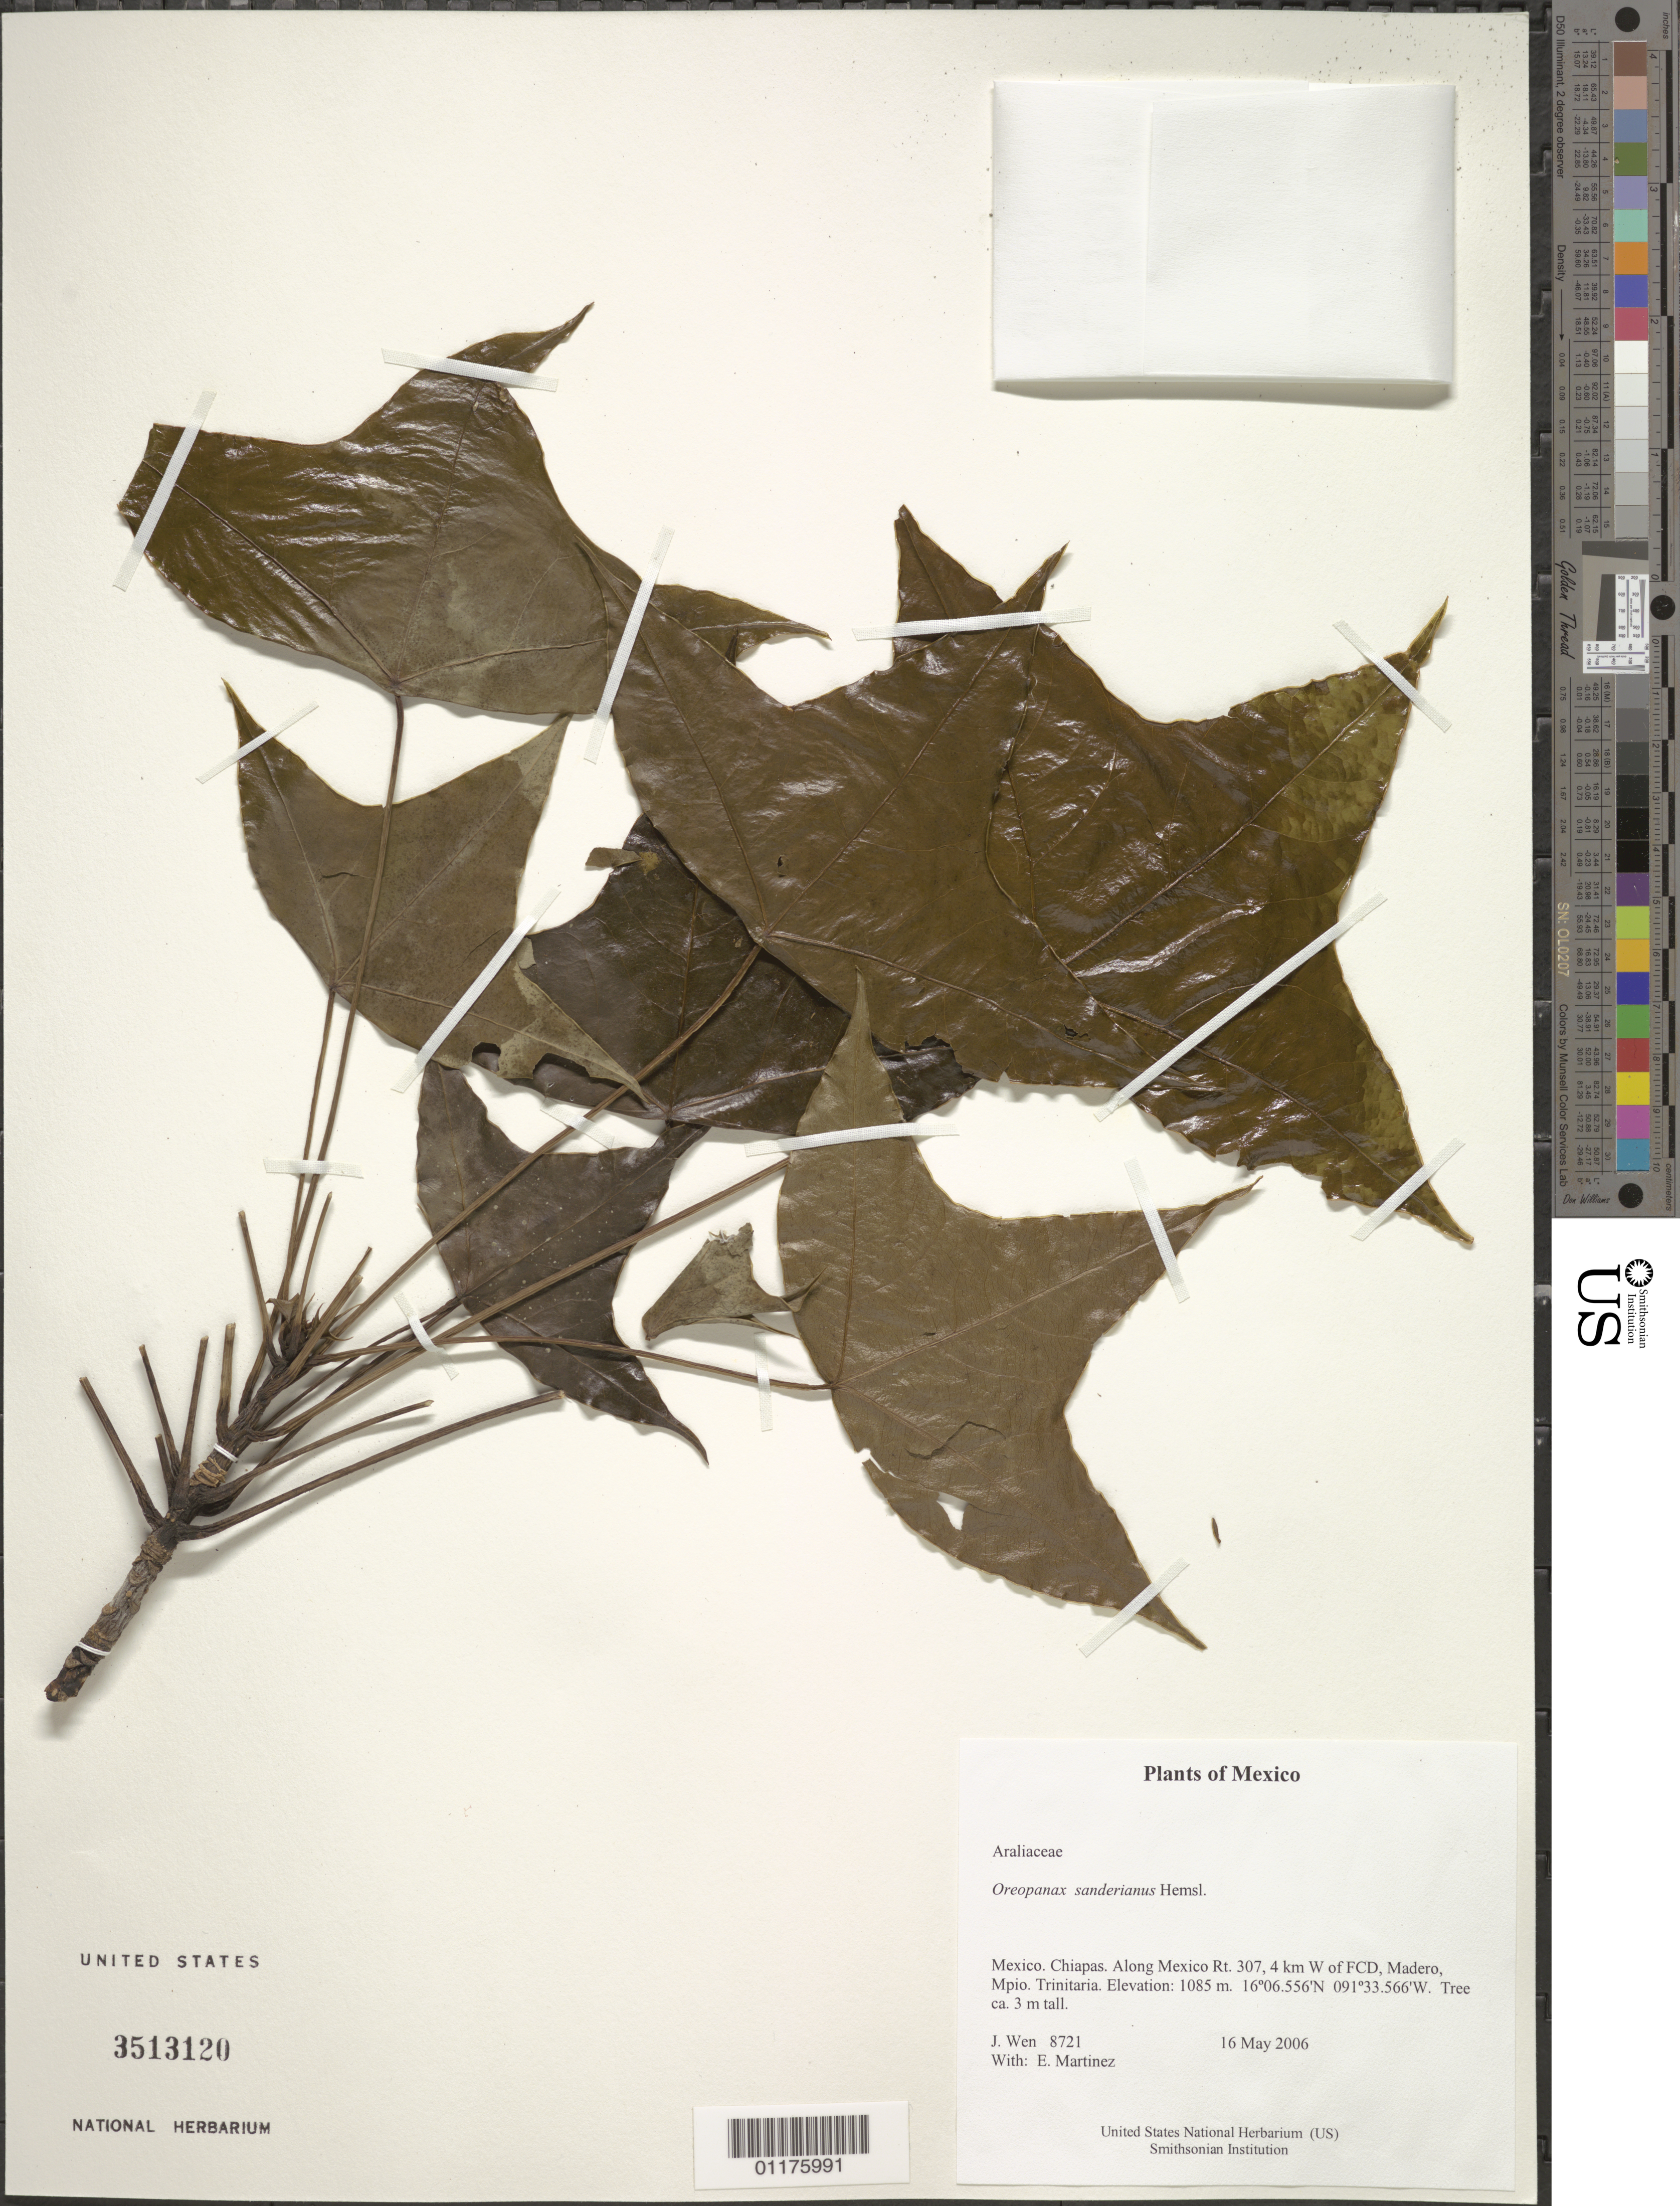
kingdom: Plantae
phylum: Tracheophyta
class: Magnoliopsida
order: Apiales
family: Araliaceae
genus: Oreopanax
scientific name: Oreopanax sanderianus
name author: Hemsl.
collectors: J. Wen & E. Martínez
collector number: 8721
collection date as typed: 16 May 2006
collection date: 2006-05-16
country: Mexico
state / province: Chiapas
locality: Along Mexico Rt. 307, 4 km W of FCD, Madero, Mpio. Trinitaria.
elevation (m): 1085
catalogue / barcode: US 3513120